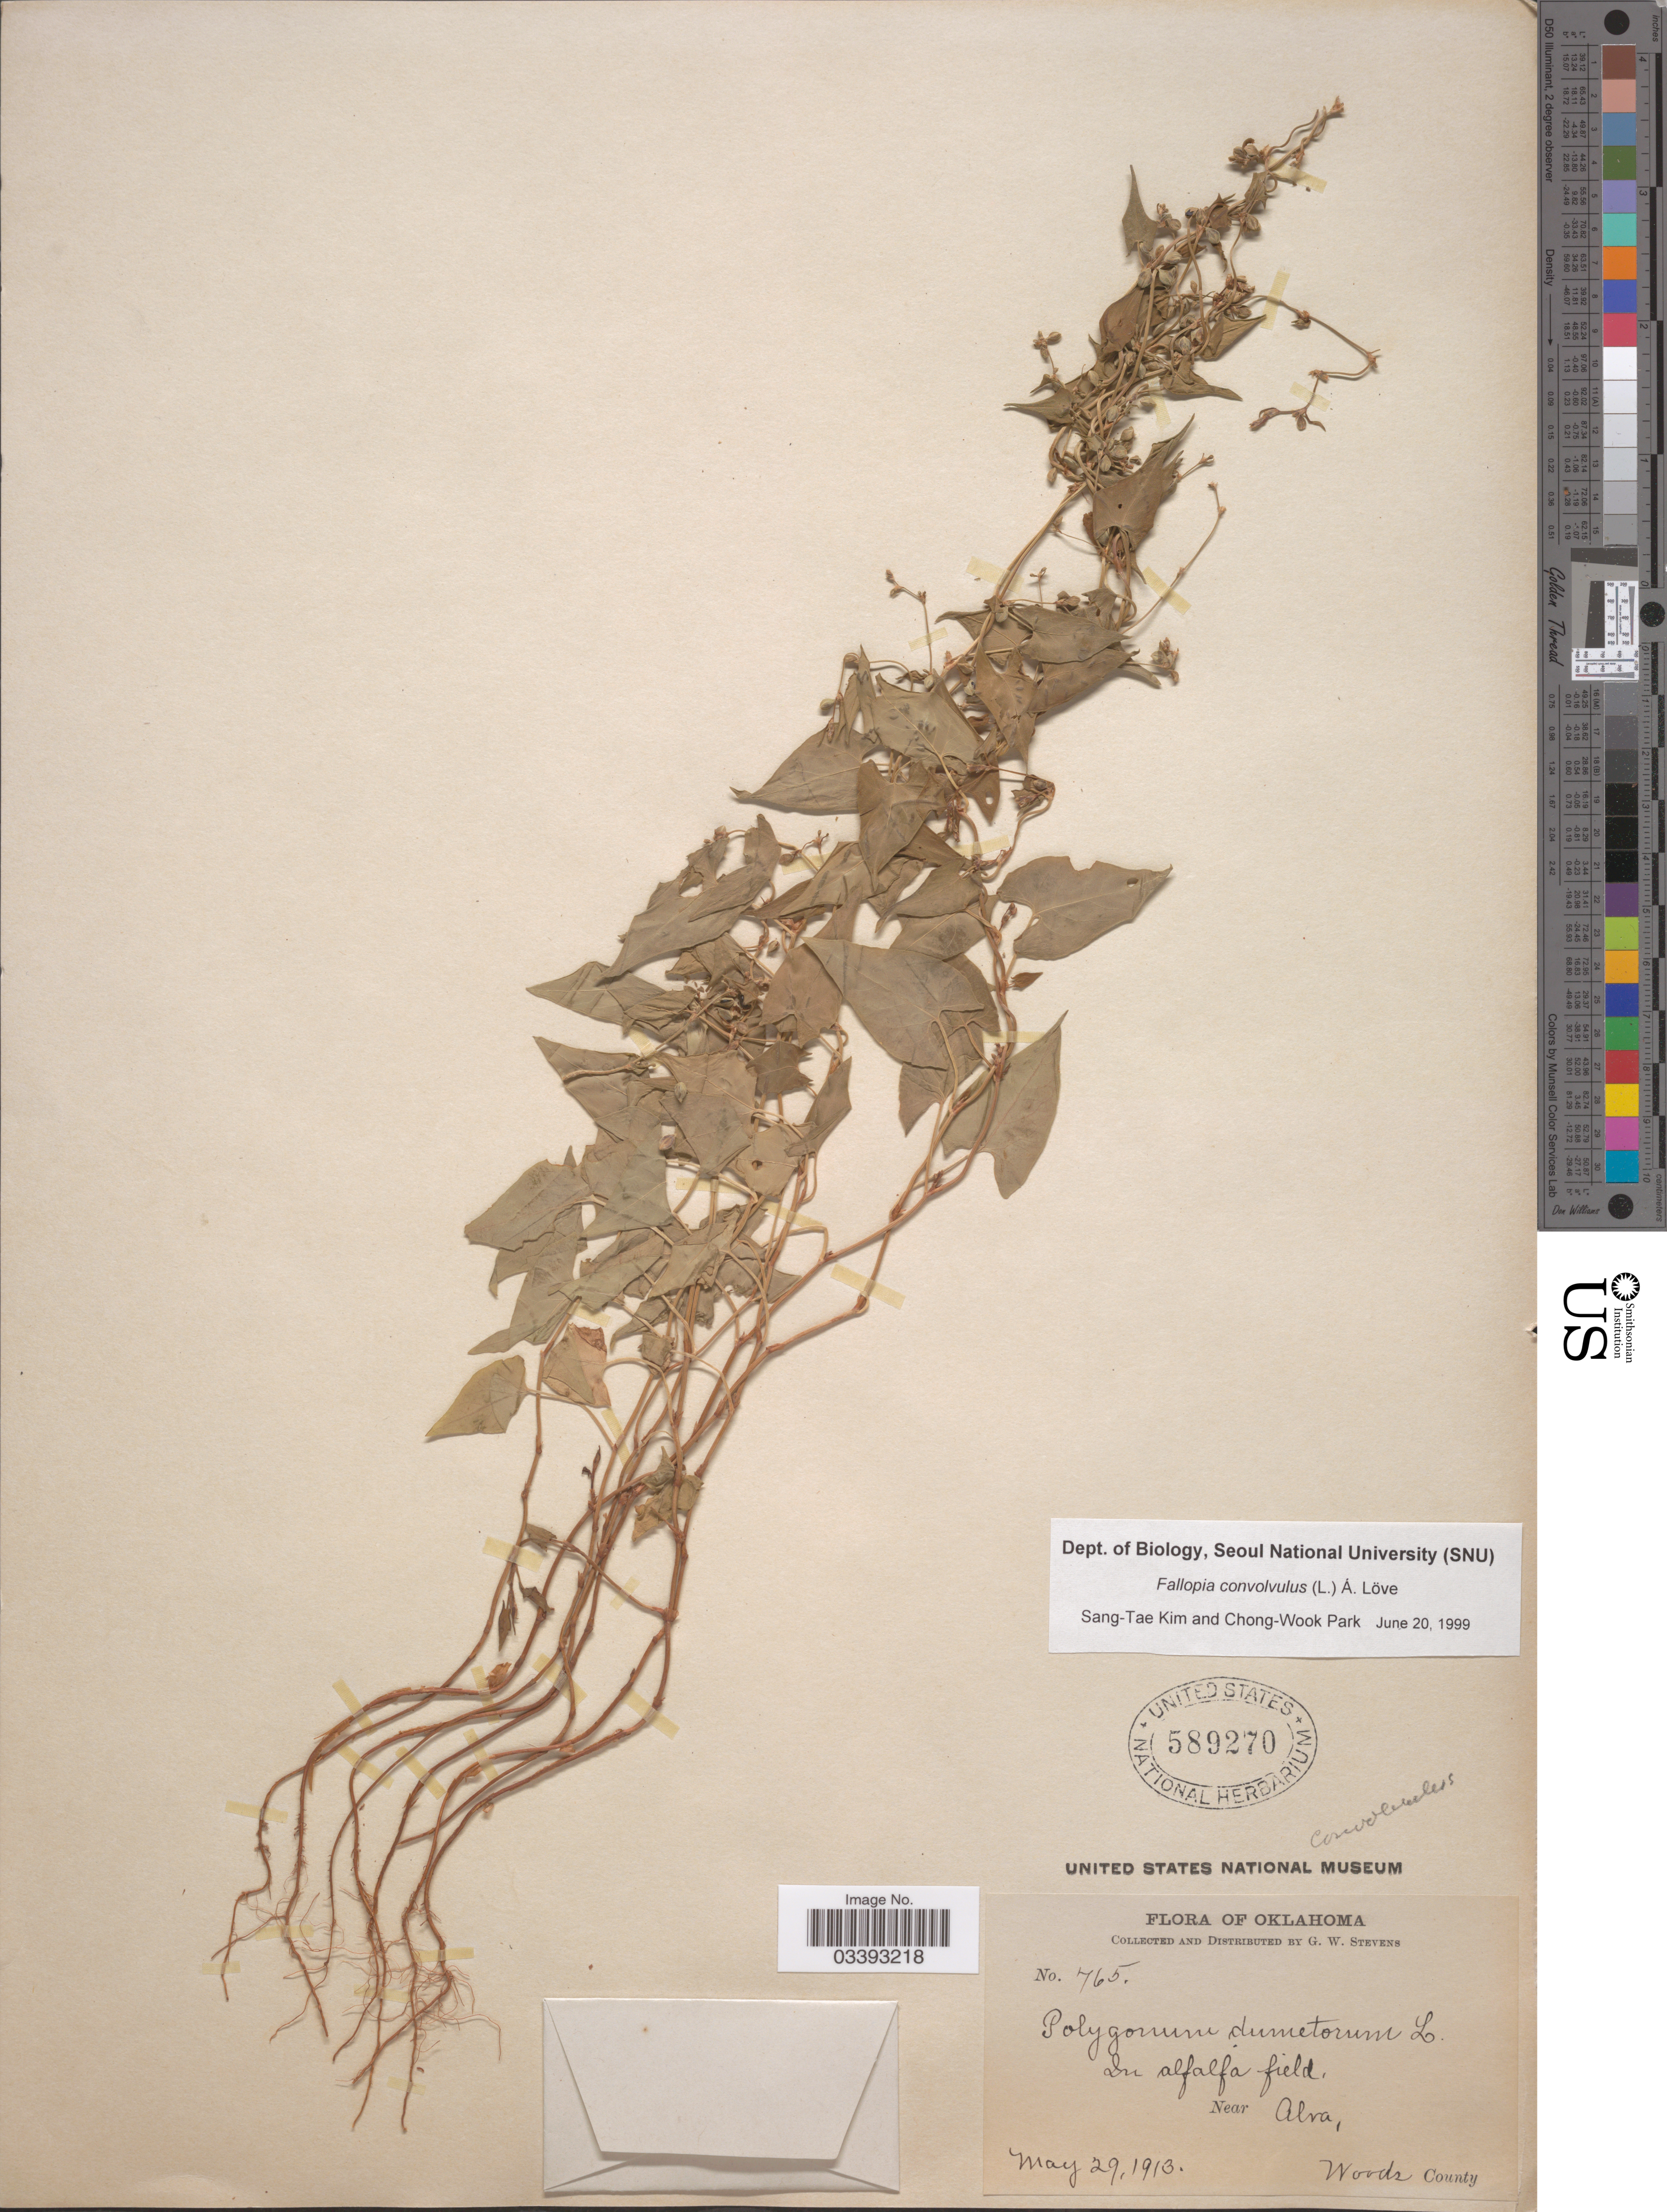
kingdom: Plantae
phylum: Tracheophyta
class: Magnoliopsida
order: Caryophyllales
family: Polygonaceae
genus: Fallopia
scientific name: Fallopia convolvulus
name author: (L.) Á. Löve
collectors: G. W. Stevens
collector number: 765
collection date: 1913-05-29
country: United States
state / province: Oklahoma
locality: In alfalfa field, near Alva, Woods County.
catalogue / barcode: US 589270